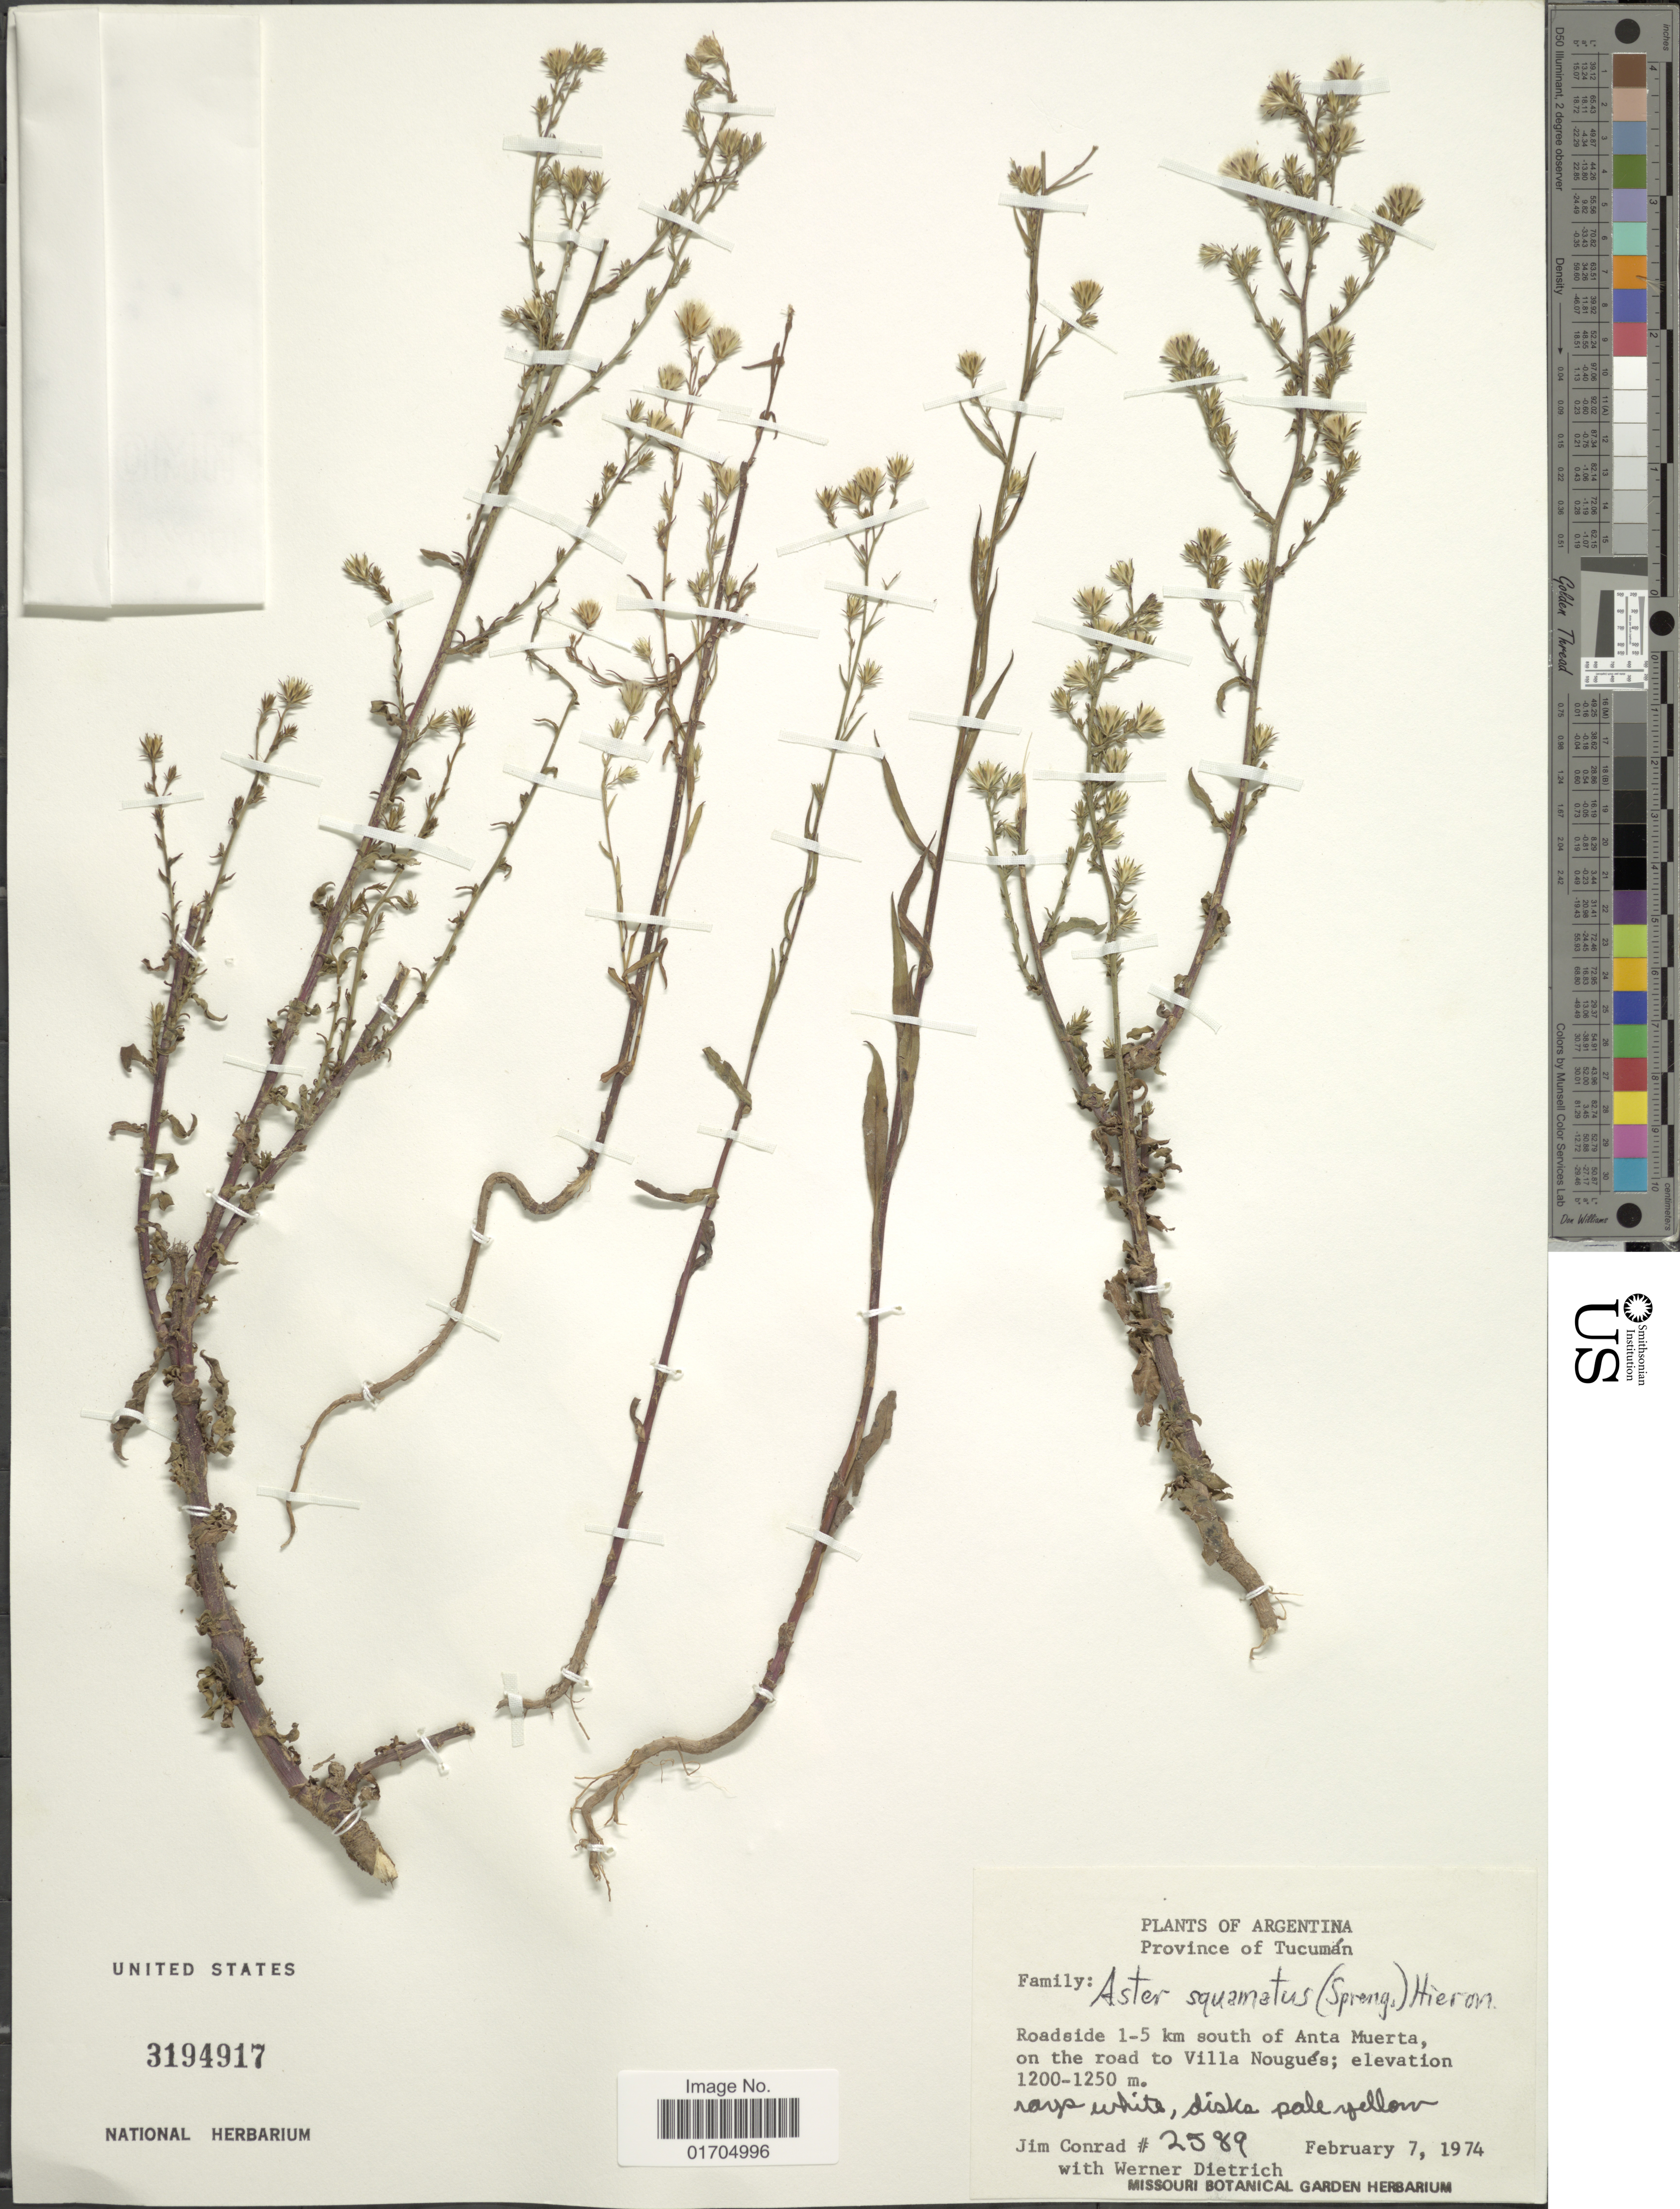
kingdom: Plantae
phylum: Tracheophyta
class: Magnoliopsida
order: Asterales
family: Asteraceae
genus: Symphyotrichum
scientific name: Symphyotrichum squamatum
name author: (Spreng.) G.L. Nesom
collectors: J. Conrad & W. Dietrich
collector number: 2589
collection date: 1974-02-07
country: Argentina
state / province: Tucuman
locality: Roadside 1-5 km south of Anta Muerta, on the road to Villa Nougués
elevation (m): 1200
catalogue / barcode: US 3194917